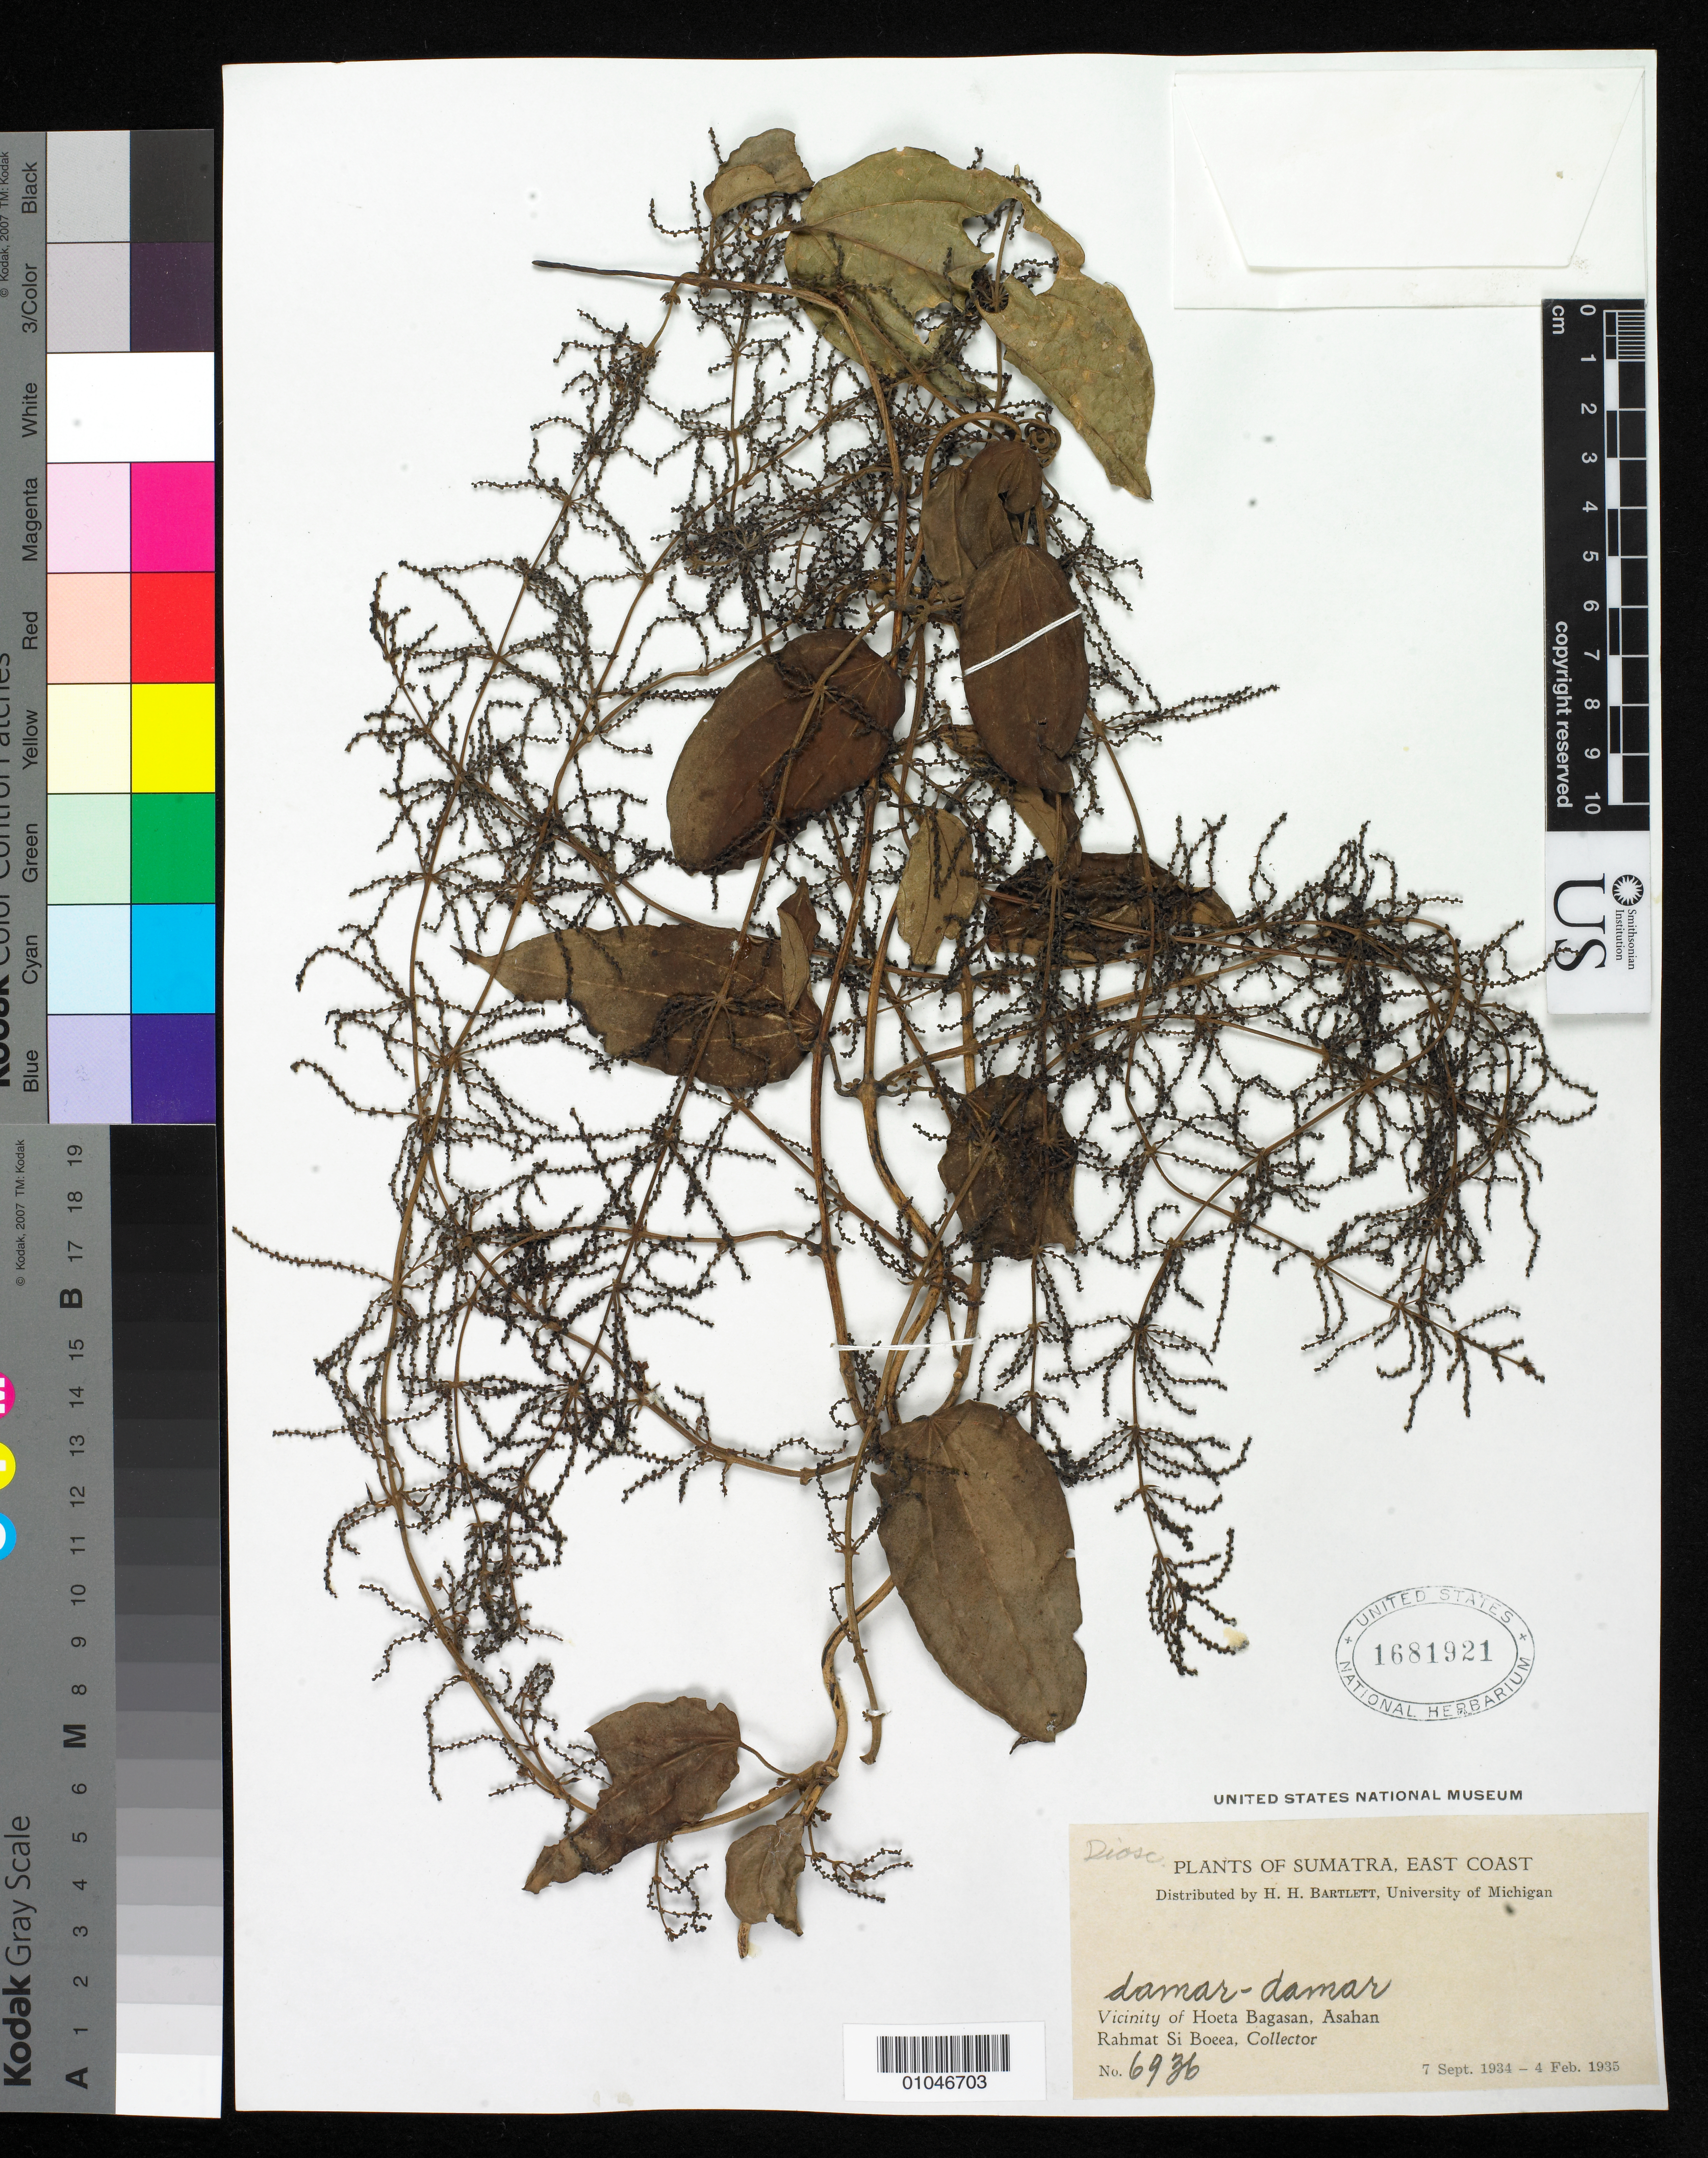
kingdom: Plantae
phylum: Tracheophyta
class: Liliopsida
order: Dioscoreales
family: Dioscoreaceae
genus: Dioscorea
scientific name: Dioscorea sp.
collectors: Rahmat Si Boeea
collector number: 6936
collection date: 1934-09-07/1935-02-04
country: Indonesia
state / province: Sumatra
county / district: Sumatera Utara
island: Sumatra I.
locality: (East Coast) Vicinity of Hoeta Bagasan, Asahan, Sumatra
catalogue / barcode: US 1681921